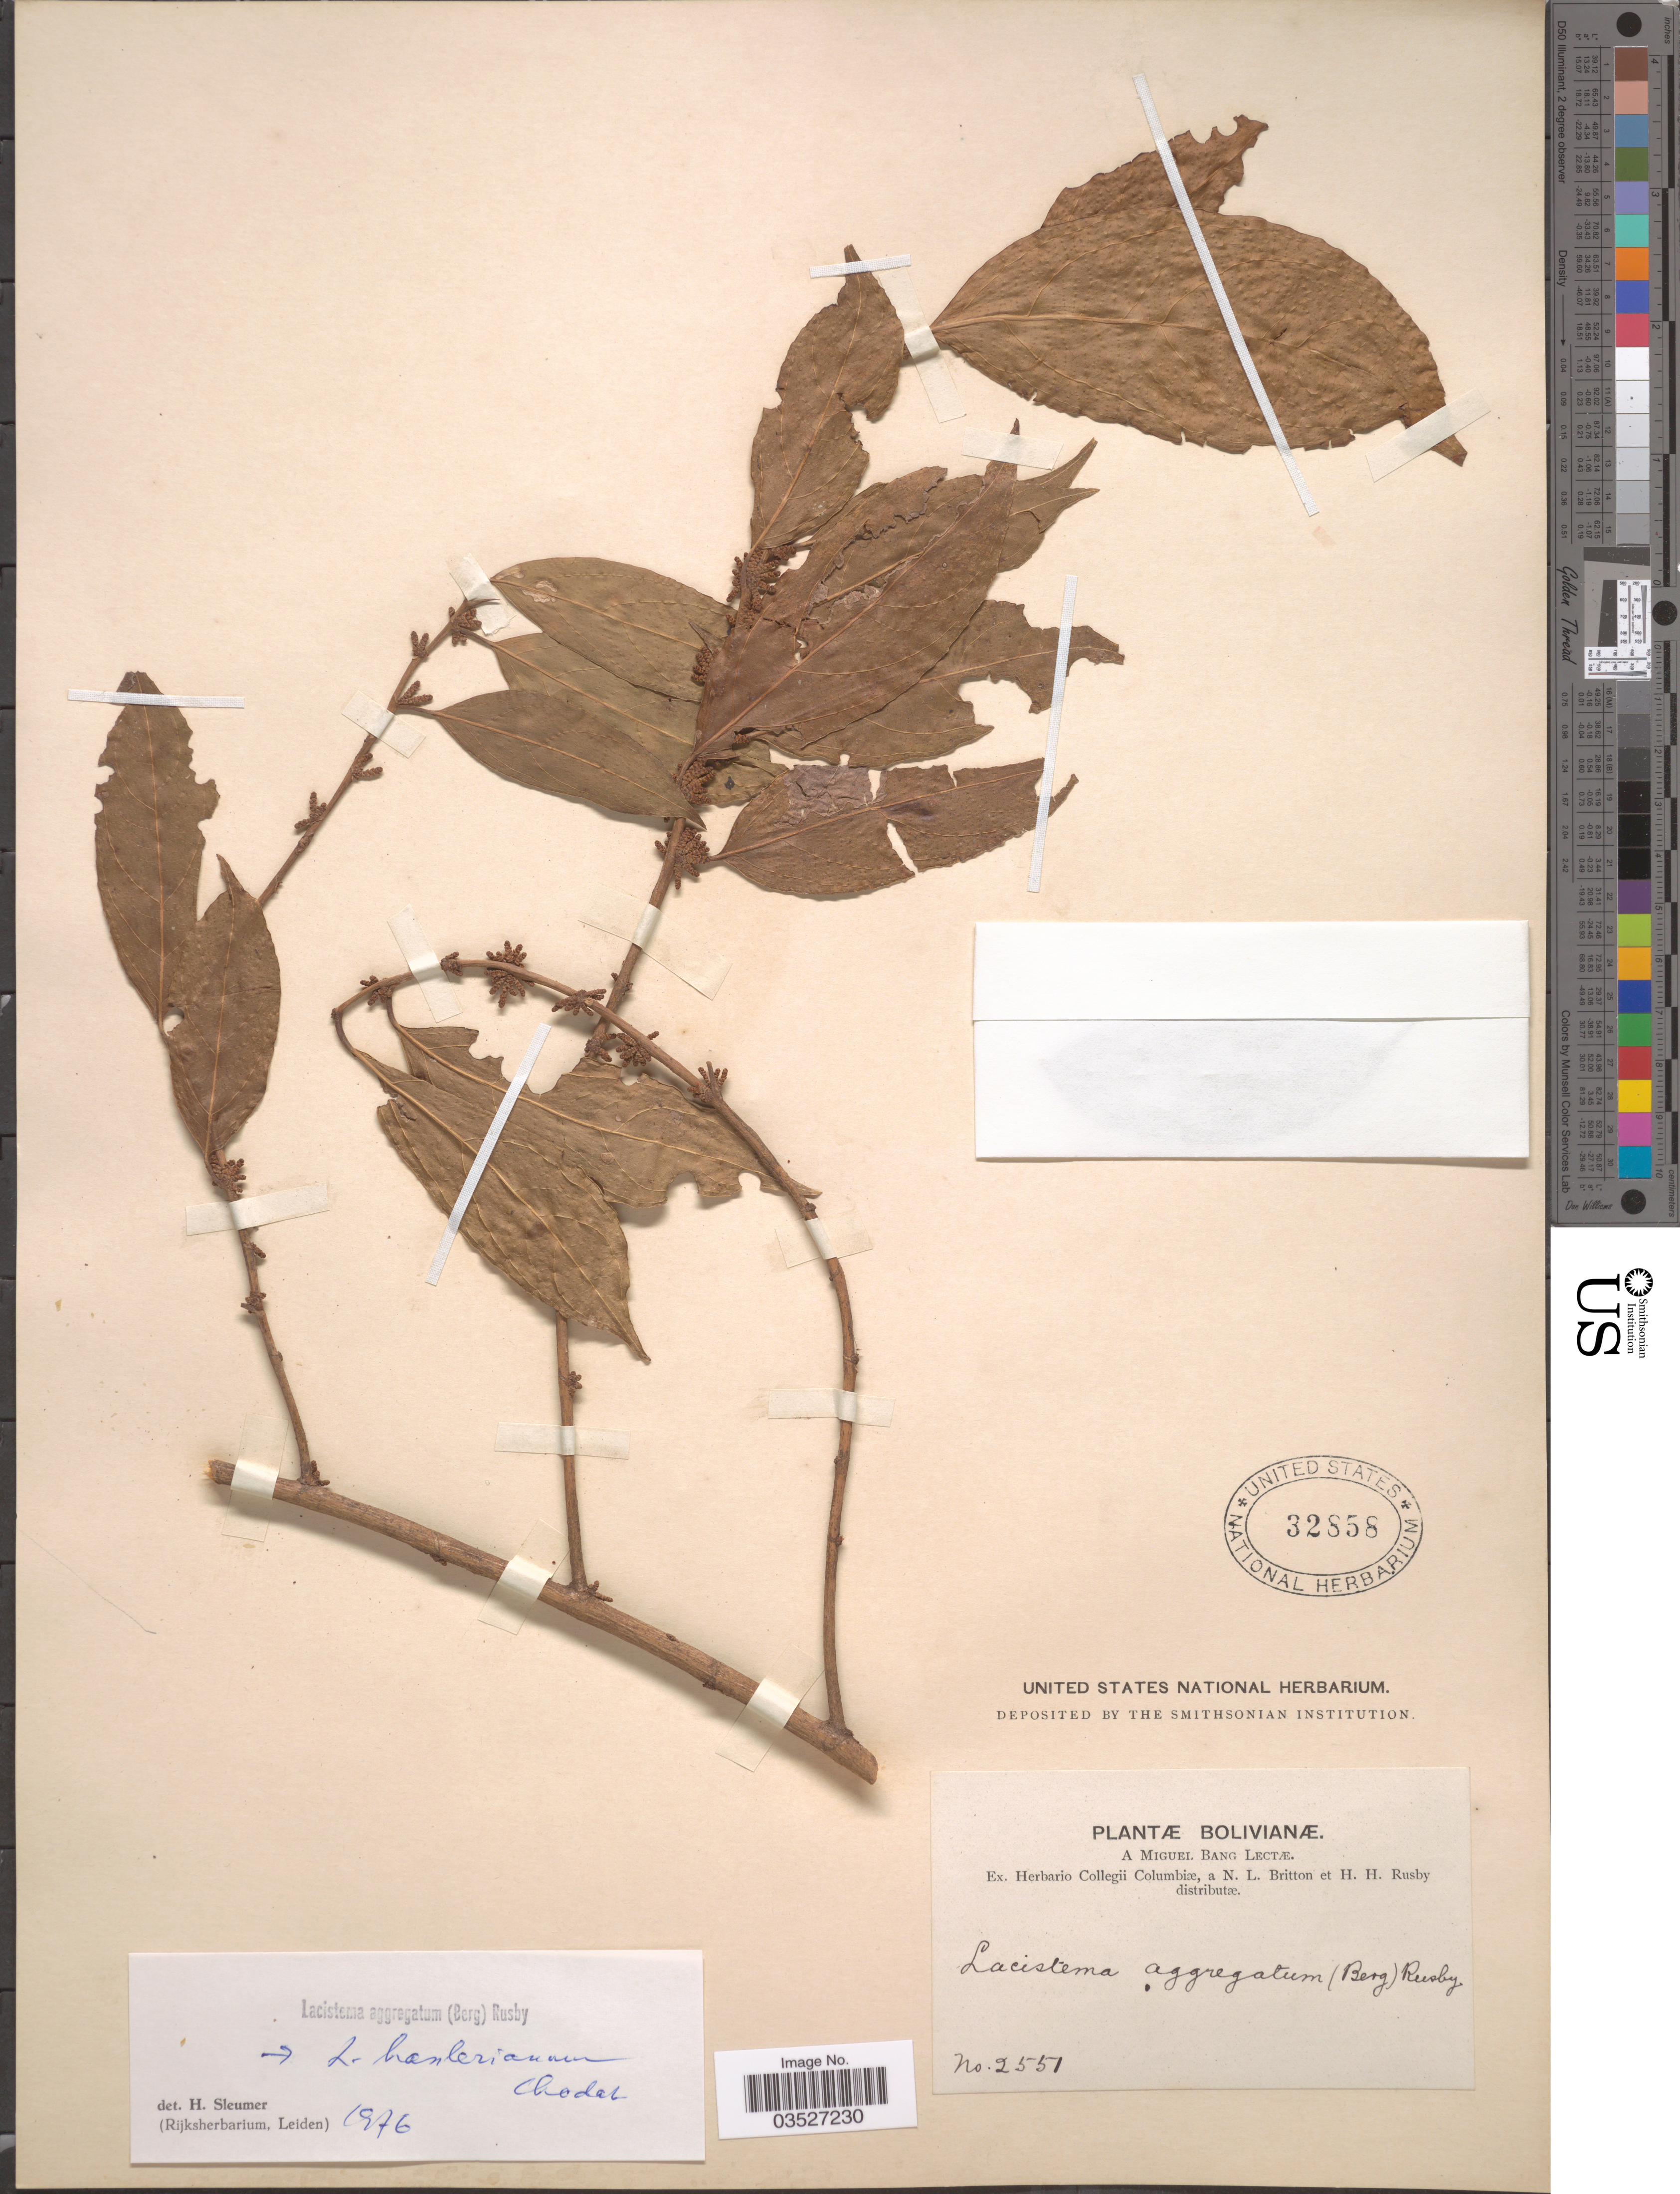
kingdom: Plantae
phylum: Tracheophyta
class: Magnoliopsida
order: Malpighiales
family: Lacistemataceae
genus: Lacistema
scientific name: Lacistema aggregatum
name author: (P.J. Bergius) Rusby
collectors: M. Bang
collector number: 2551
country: Bolivia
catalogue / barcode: US 32858